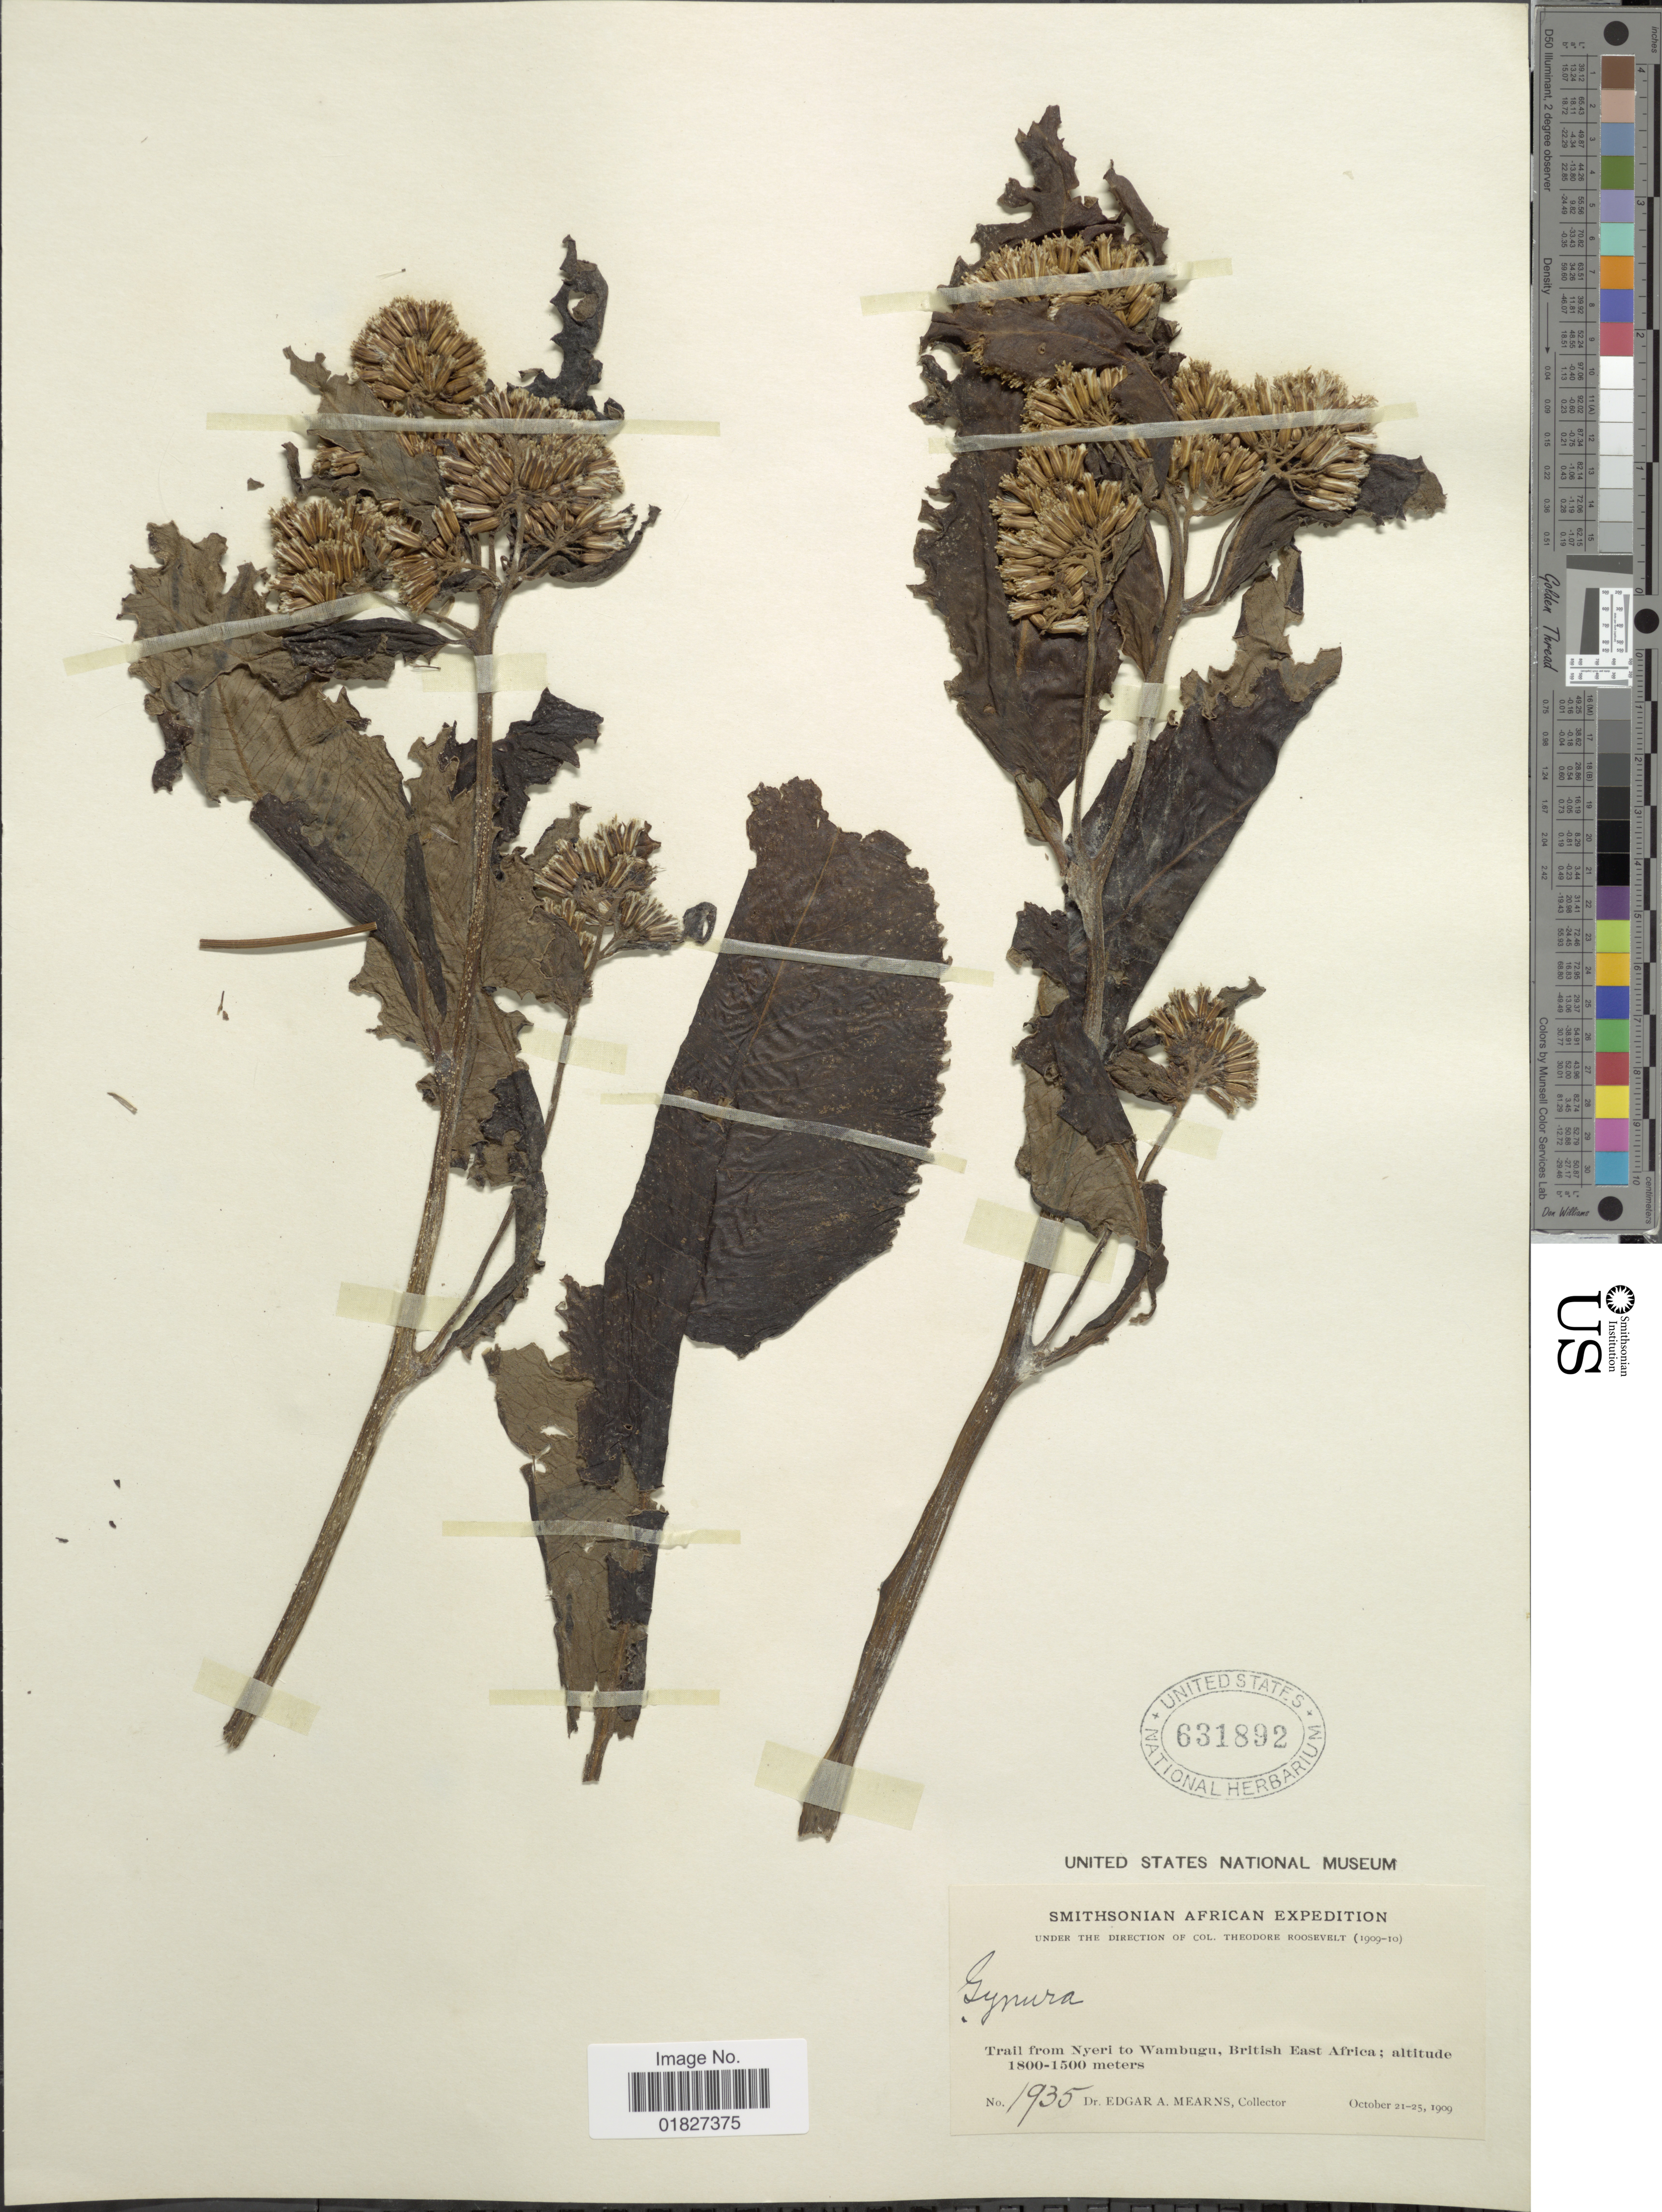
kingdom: Plantae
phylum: Tracheophyta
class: Magnoliopsida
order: Asterales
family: Asteraceae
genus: Gynura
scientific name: Gynura sp.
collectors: E. A. Mearns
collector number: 1935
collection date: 1909-10-21/1909-10-25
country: Kenya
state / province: Nyeri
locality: Trail from Nyeri to Wambugu, British East Africa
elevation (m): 1500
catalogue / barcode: US 631892